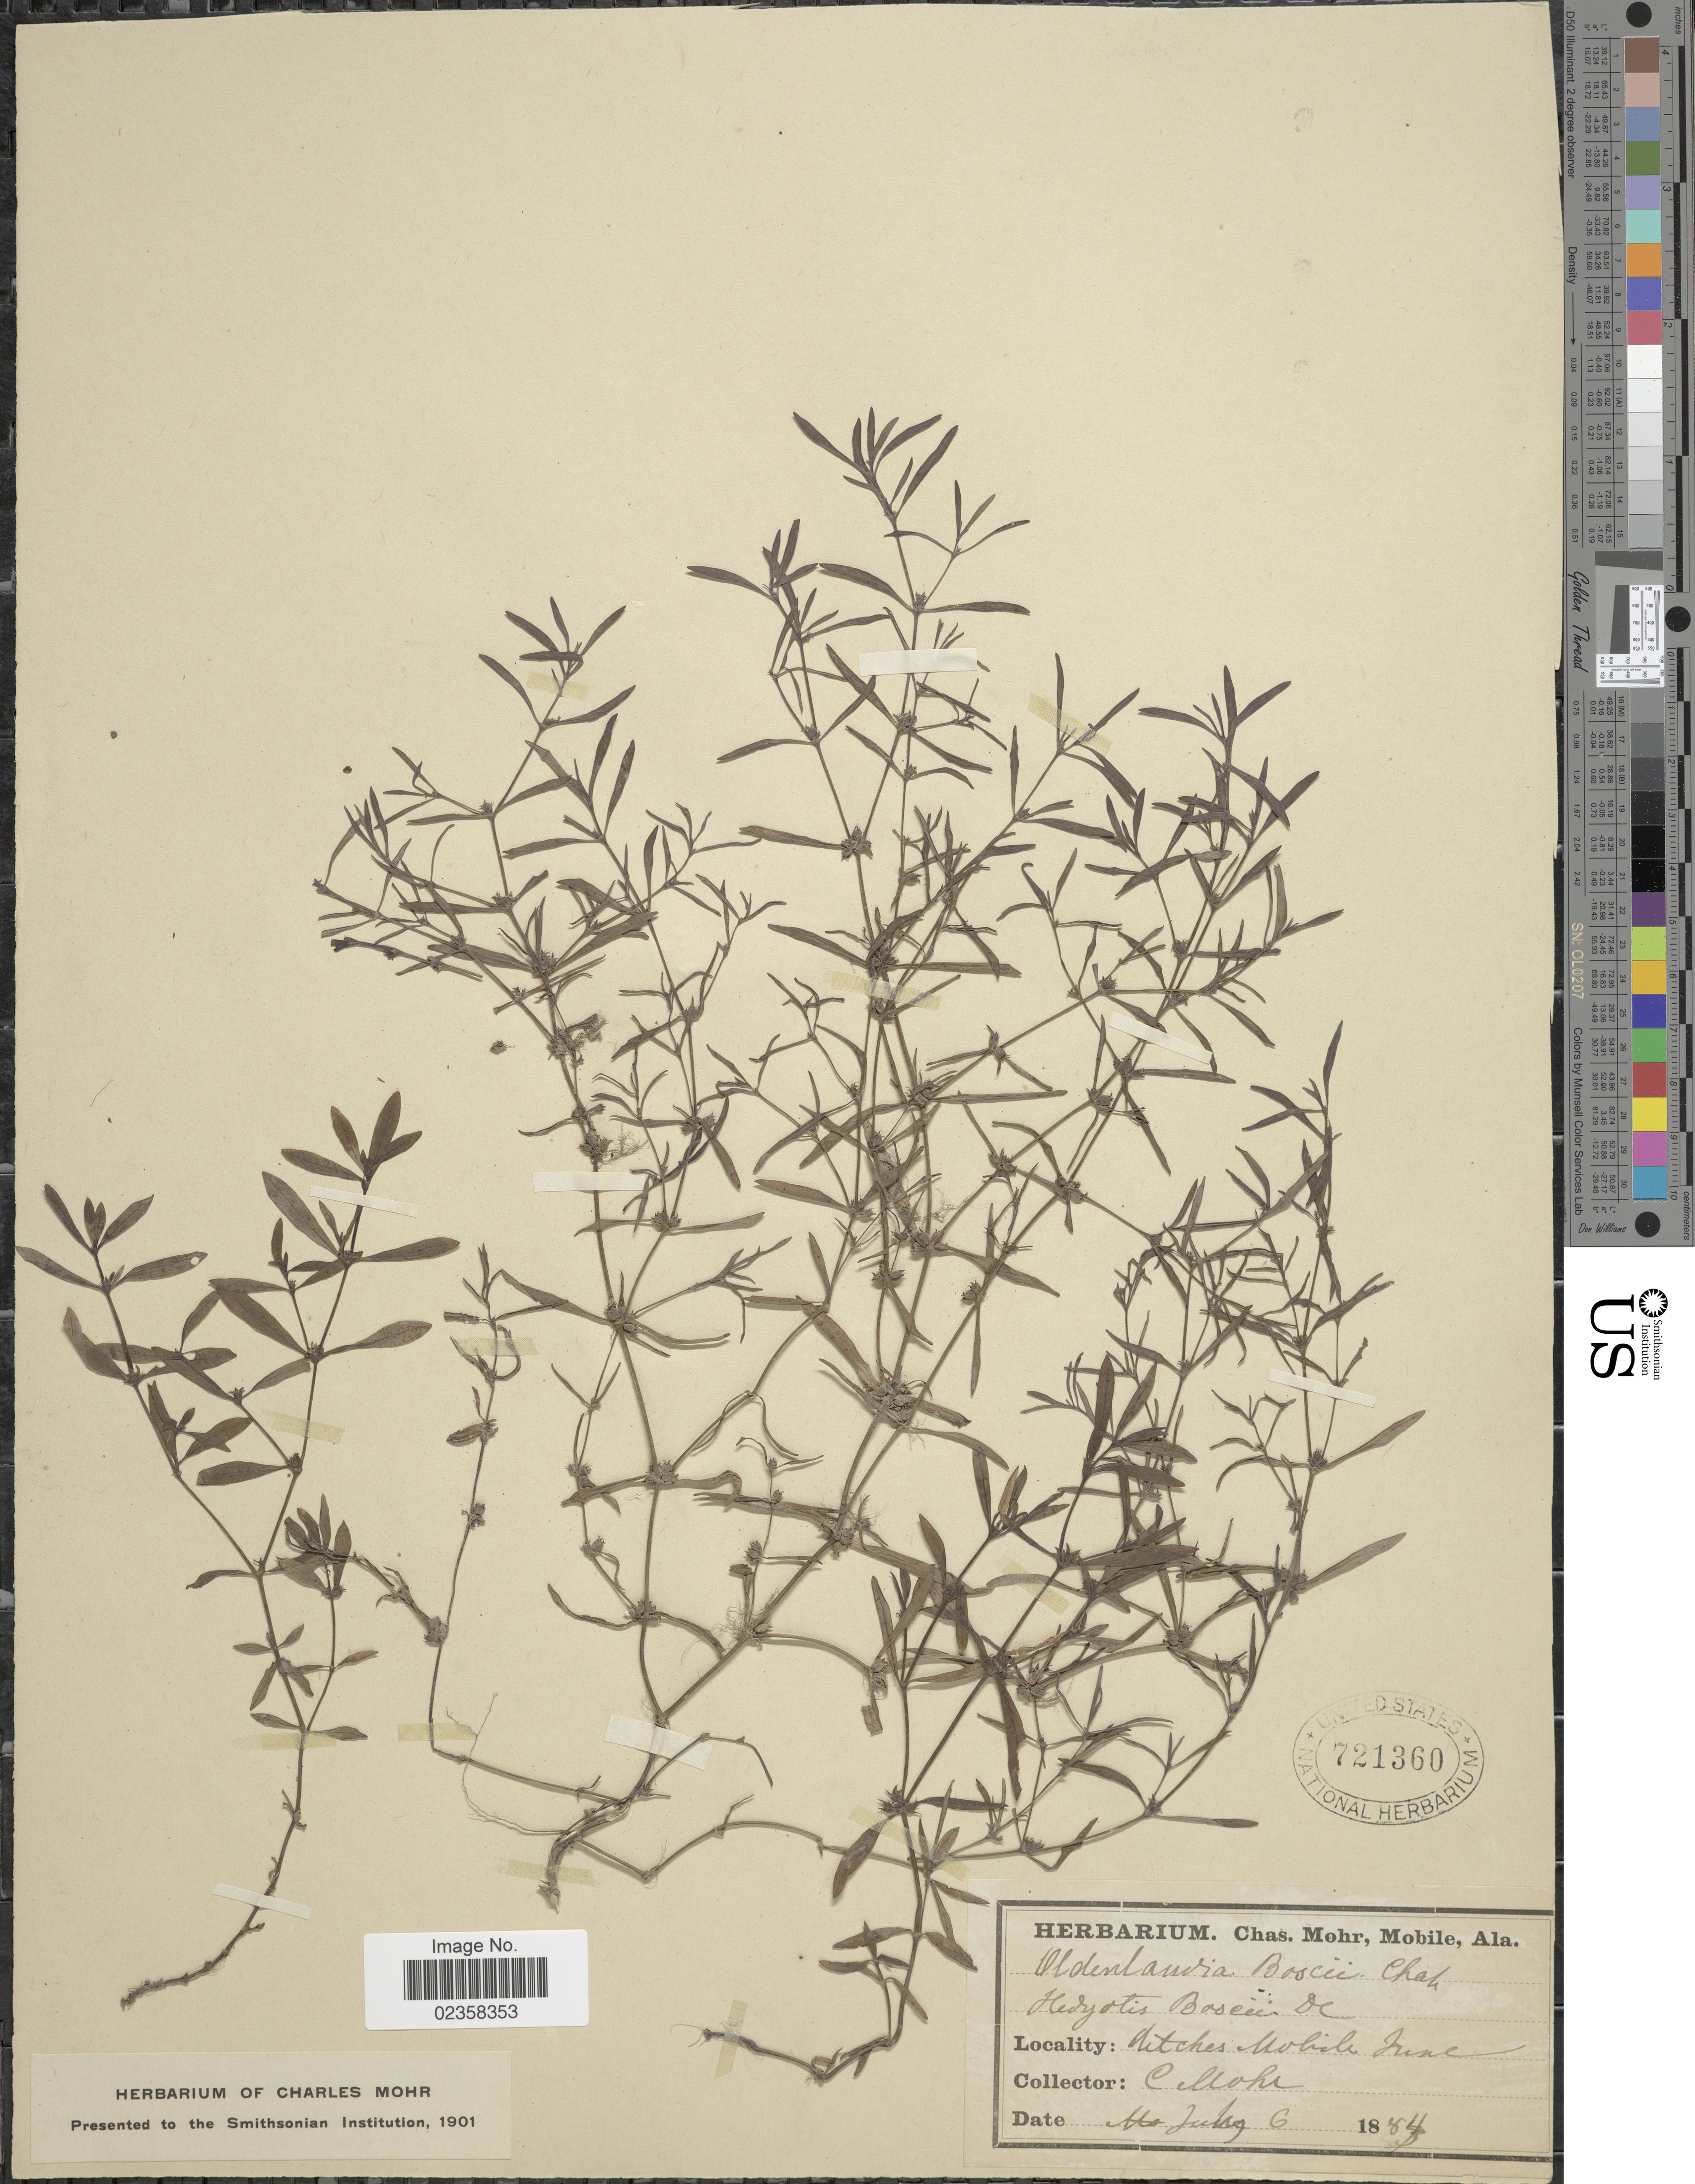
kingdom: Plantae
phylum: Tracheophyta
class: Magnoliopsida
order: Gentianales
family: Rubiaceae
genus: Oldenlandia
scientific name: Oldenlandia boscii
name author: (DC.) Chapm.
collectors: C. T. Mohr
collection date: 1884-07-06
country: United States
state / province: Alabama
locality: Ditches, Mobile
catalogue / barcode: US 721360